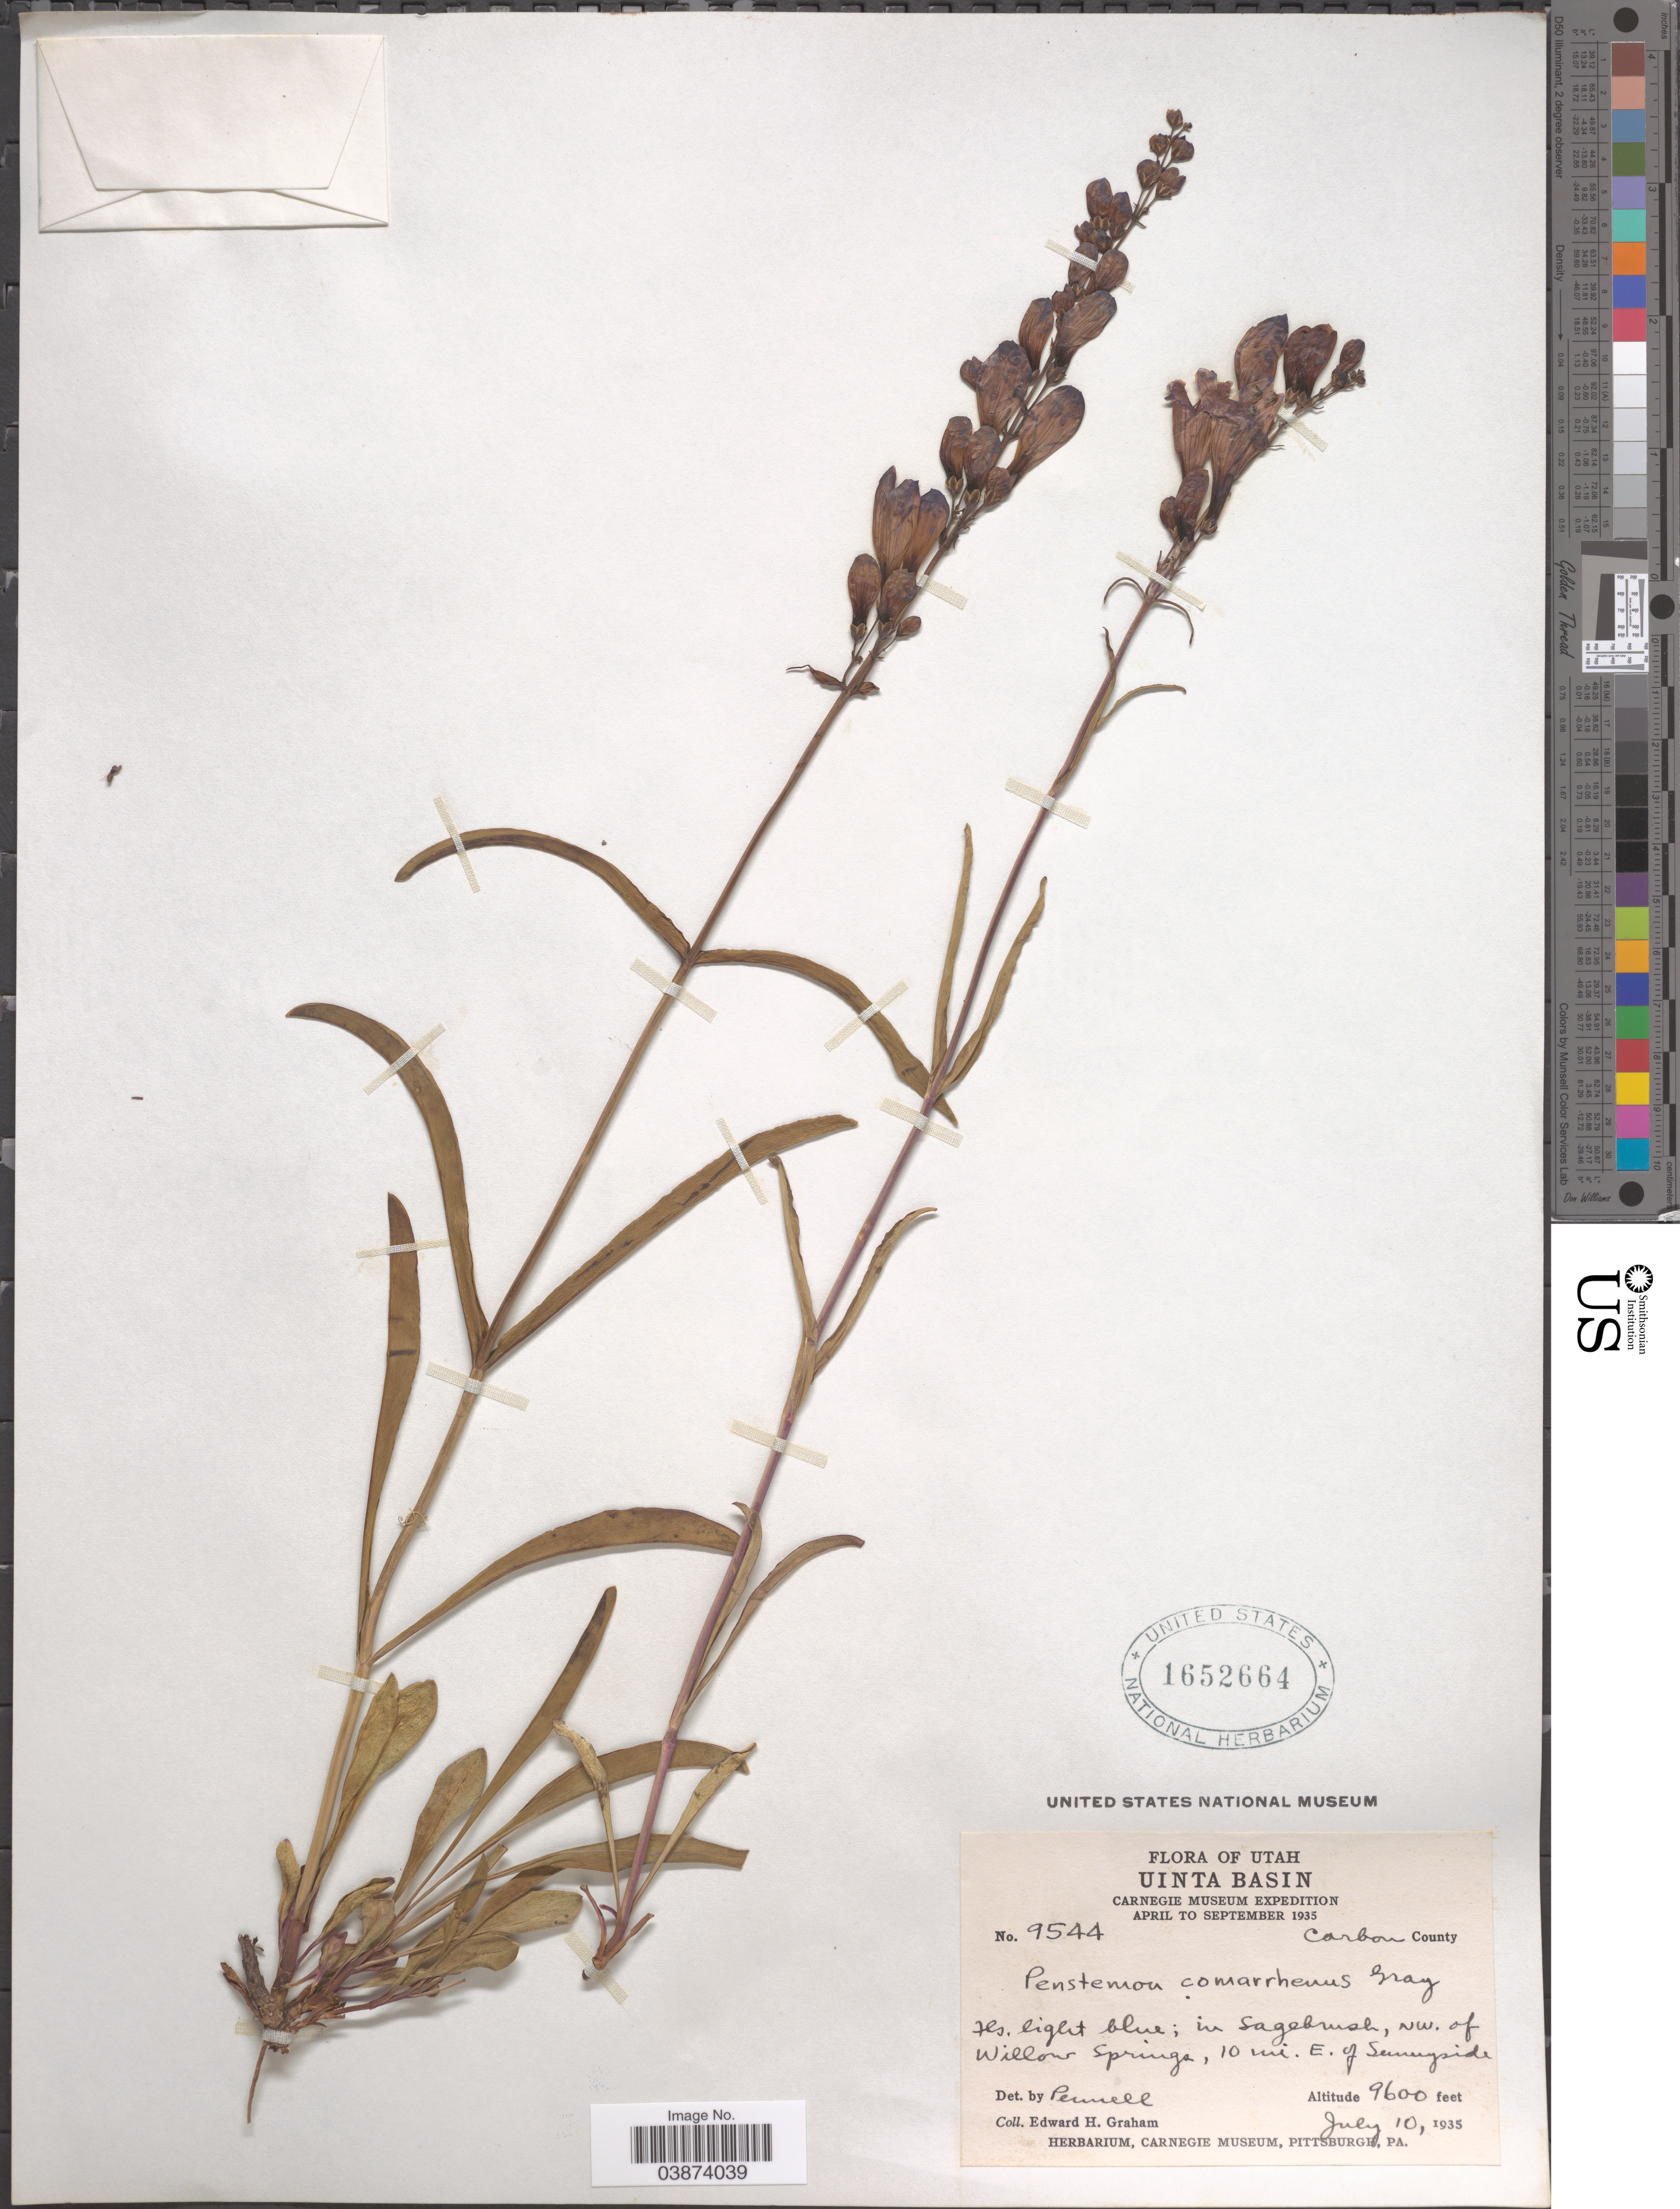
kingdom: Plantae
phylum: Tracheophyta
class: Magnoliopsida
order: Lamiales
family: Plantaginaceae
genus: Penstemon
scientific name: Penstemon comarrhenus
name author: A. Gray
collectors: E. H. Graham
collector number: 9544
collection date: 1935-07-10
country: United States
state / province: Utah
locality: Uinta Basin. Carbon County. NW. of Willow Springs, 10 mi. E. of Sunnyside.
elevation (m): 2926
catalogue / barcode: US 1652664